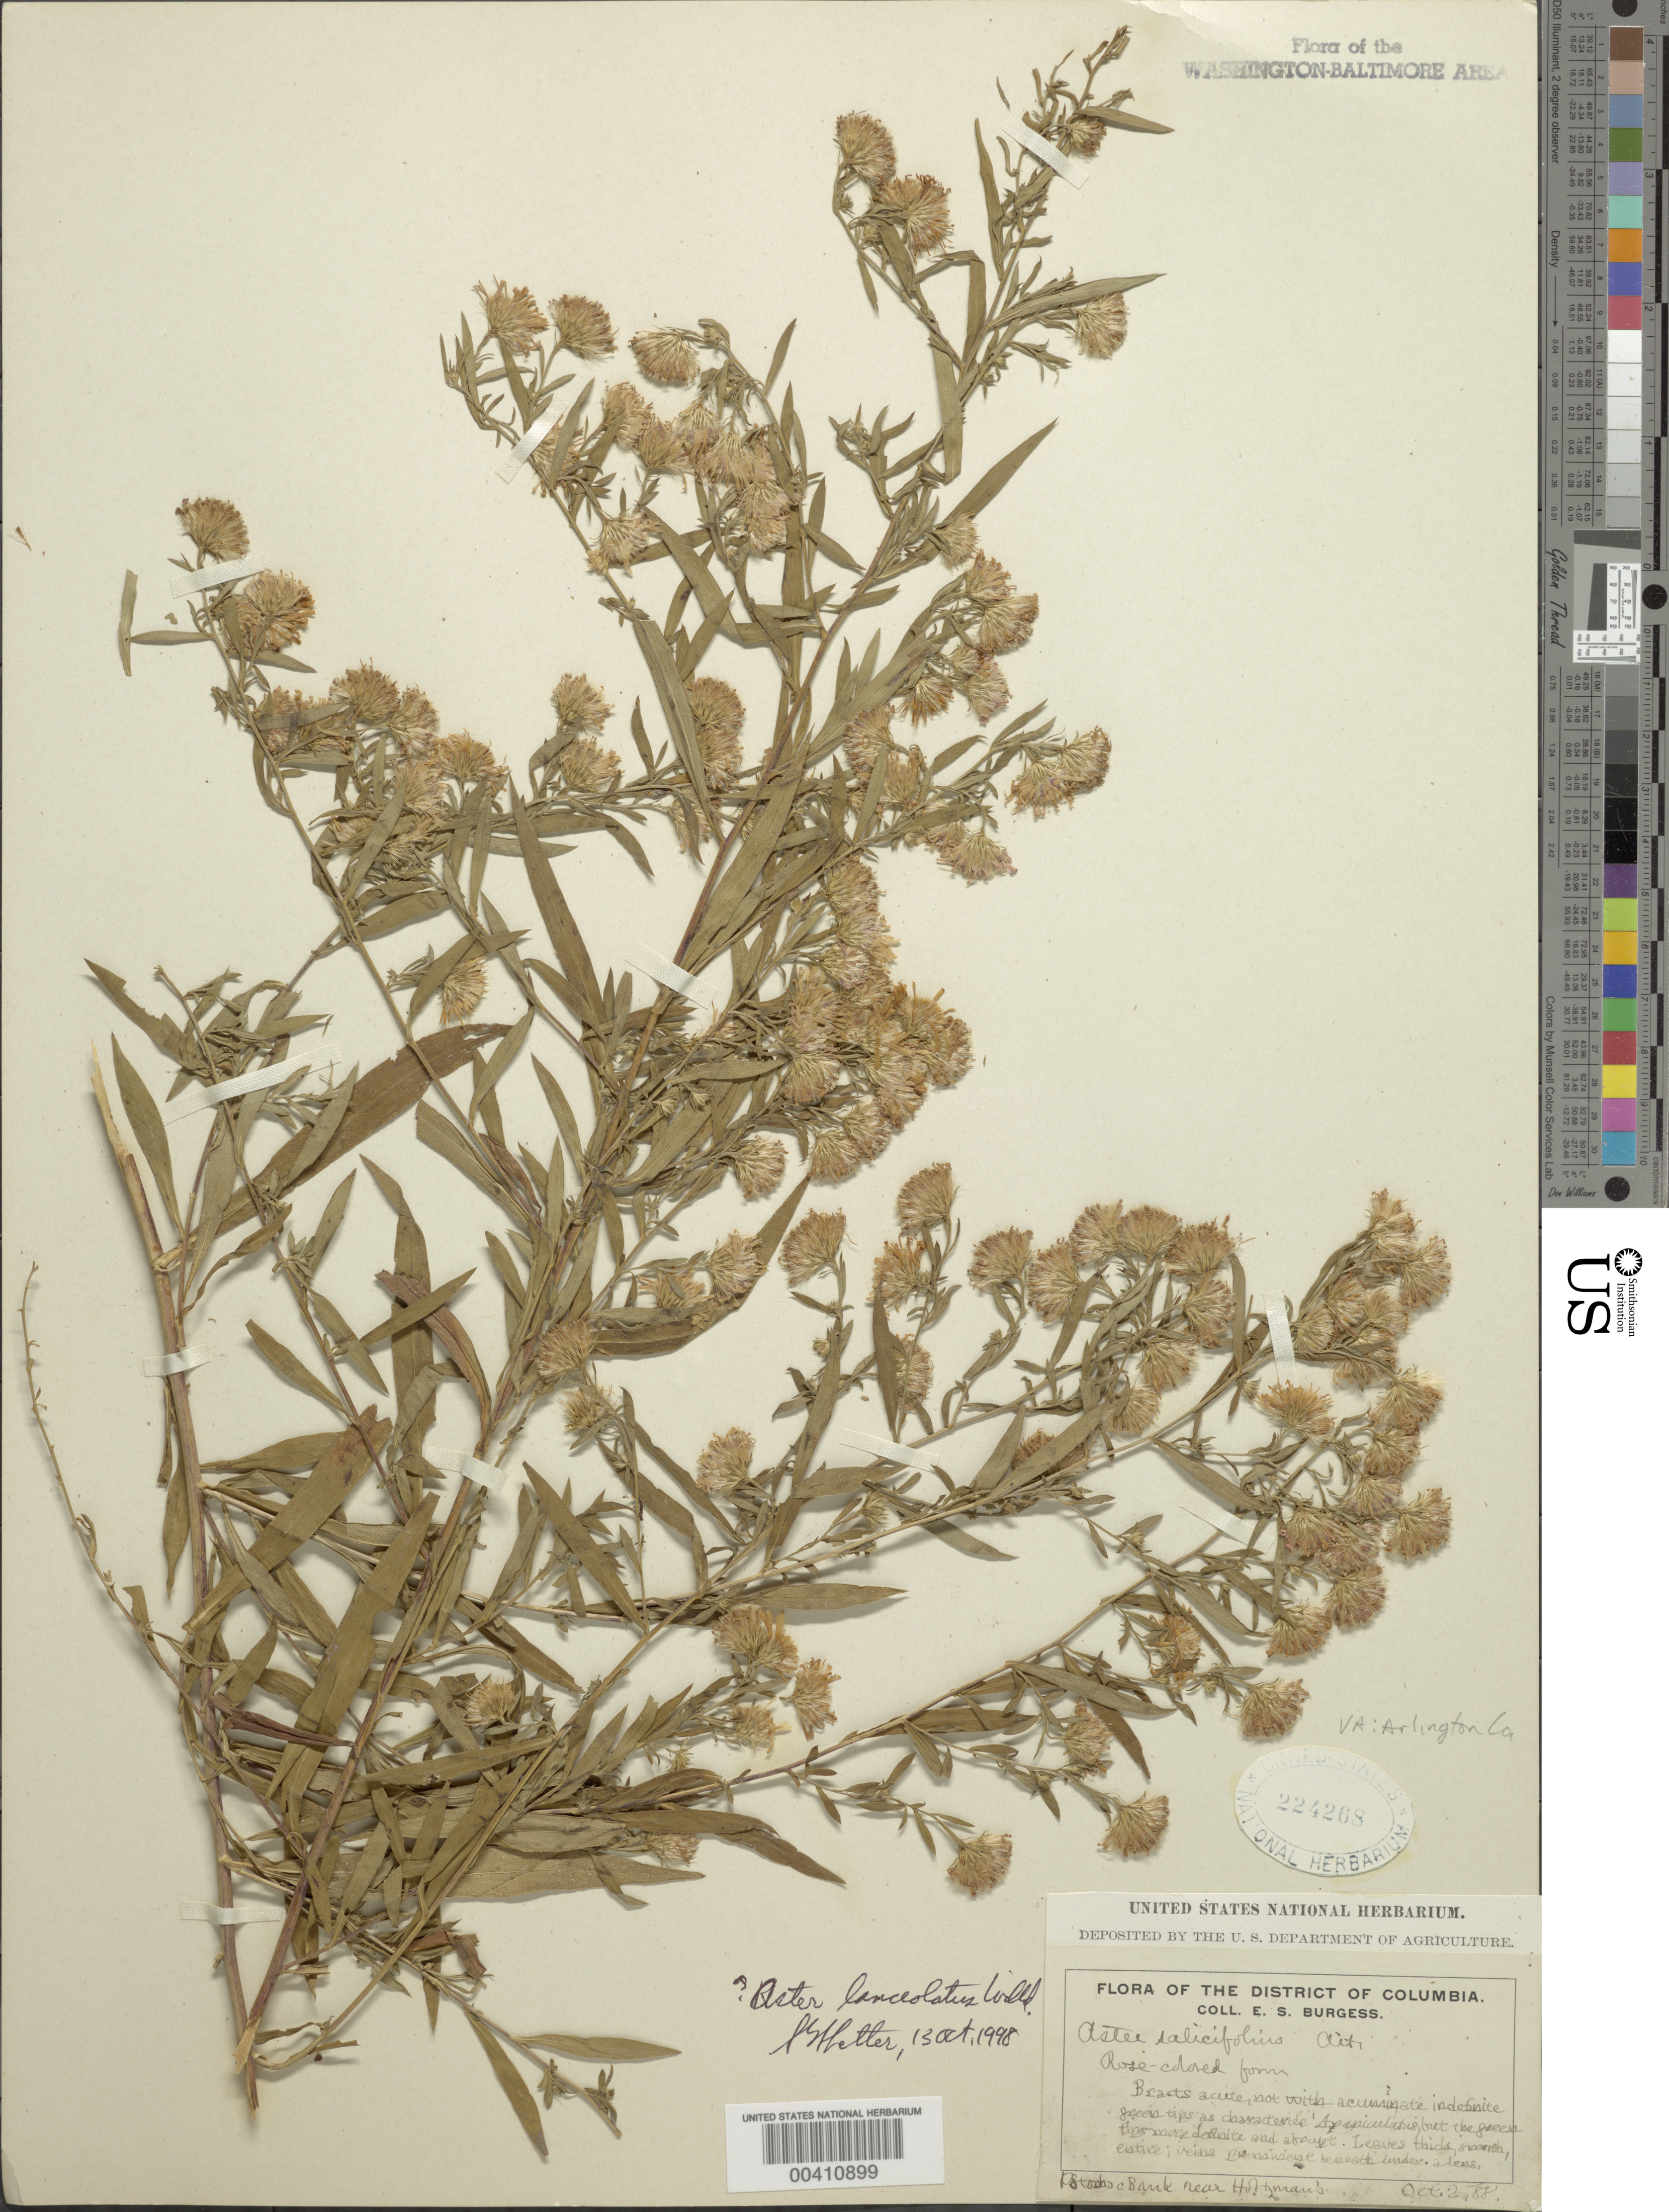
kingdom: Plantae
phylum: Tracheophyta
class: Magnoliopsida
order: Asterales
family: Asteraceae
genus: Symphyotrichum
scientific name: Symphyotrichum lanceolatum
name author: (Willd.) G.L. Nesom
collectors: E. Burgess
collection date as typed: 02 Oct 1888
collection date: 1888-10-02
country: United States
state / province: District of Columbia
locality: Potomac bank near Holtzmans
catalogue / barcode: US 224268